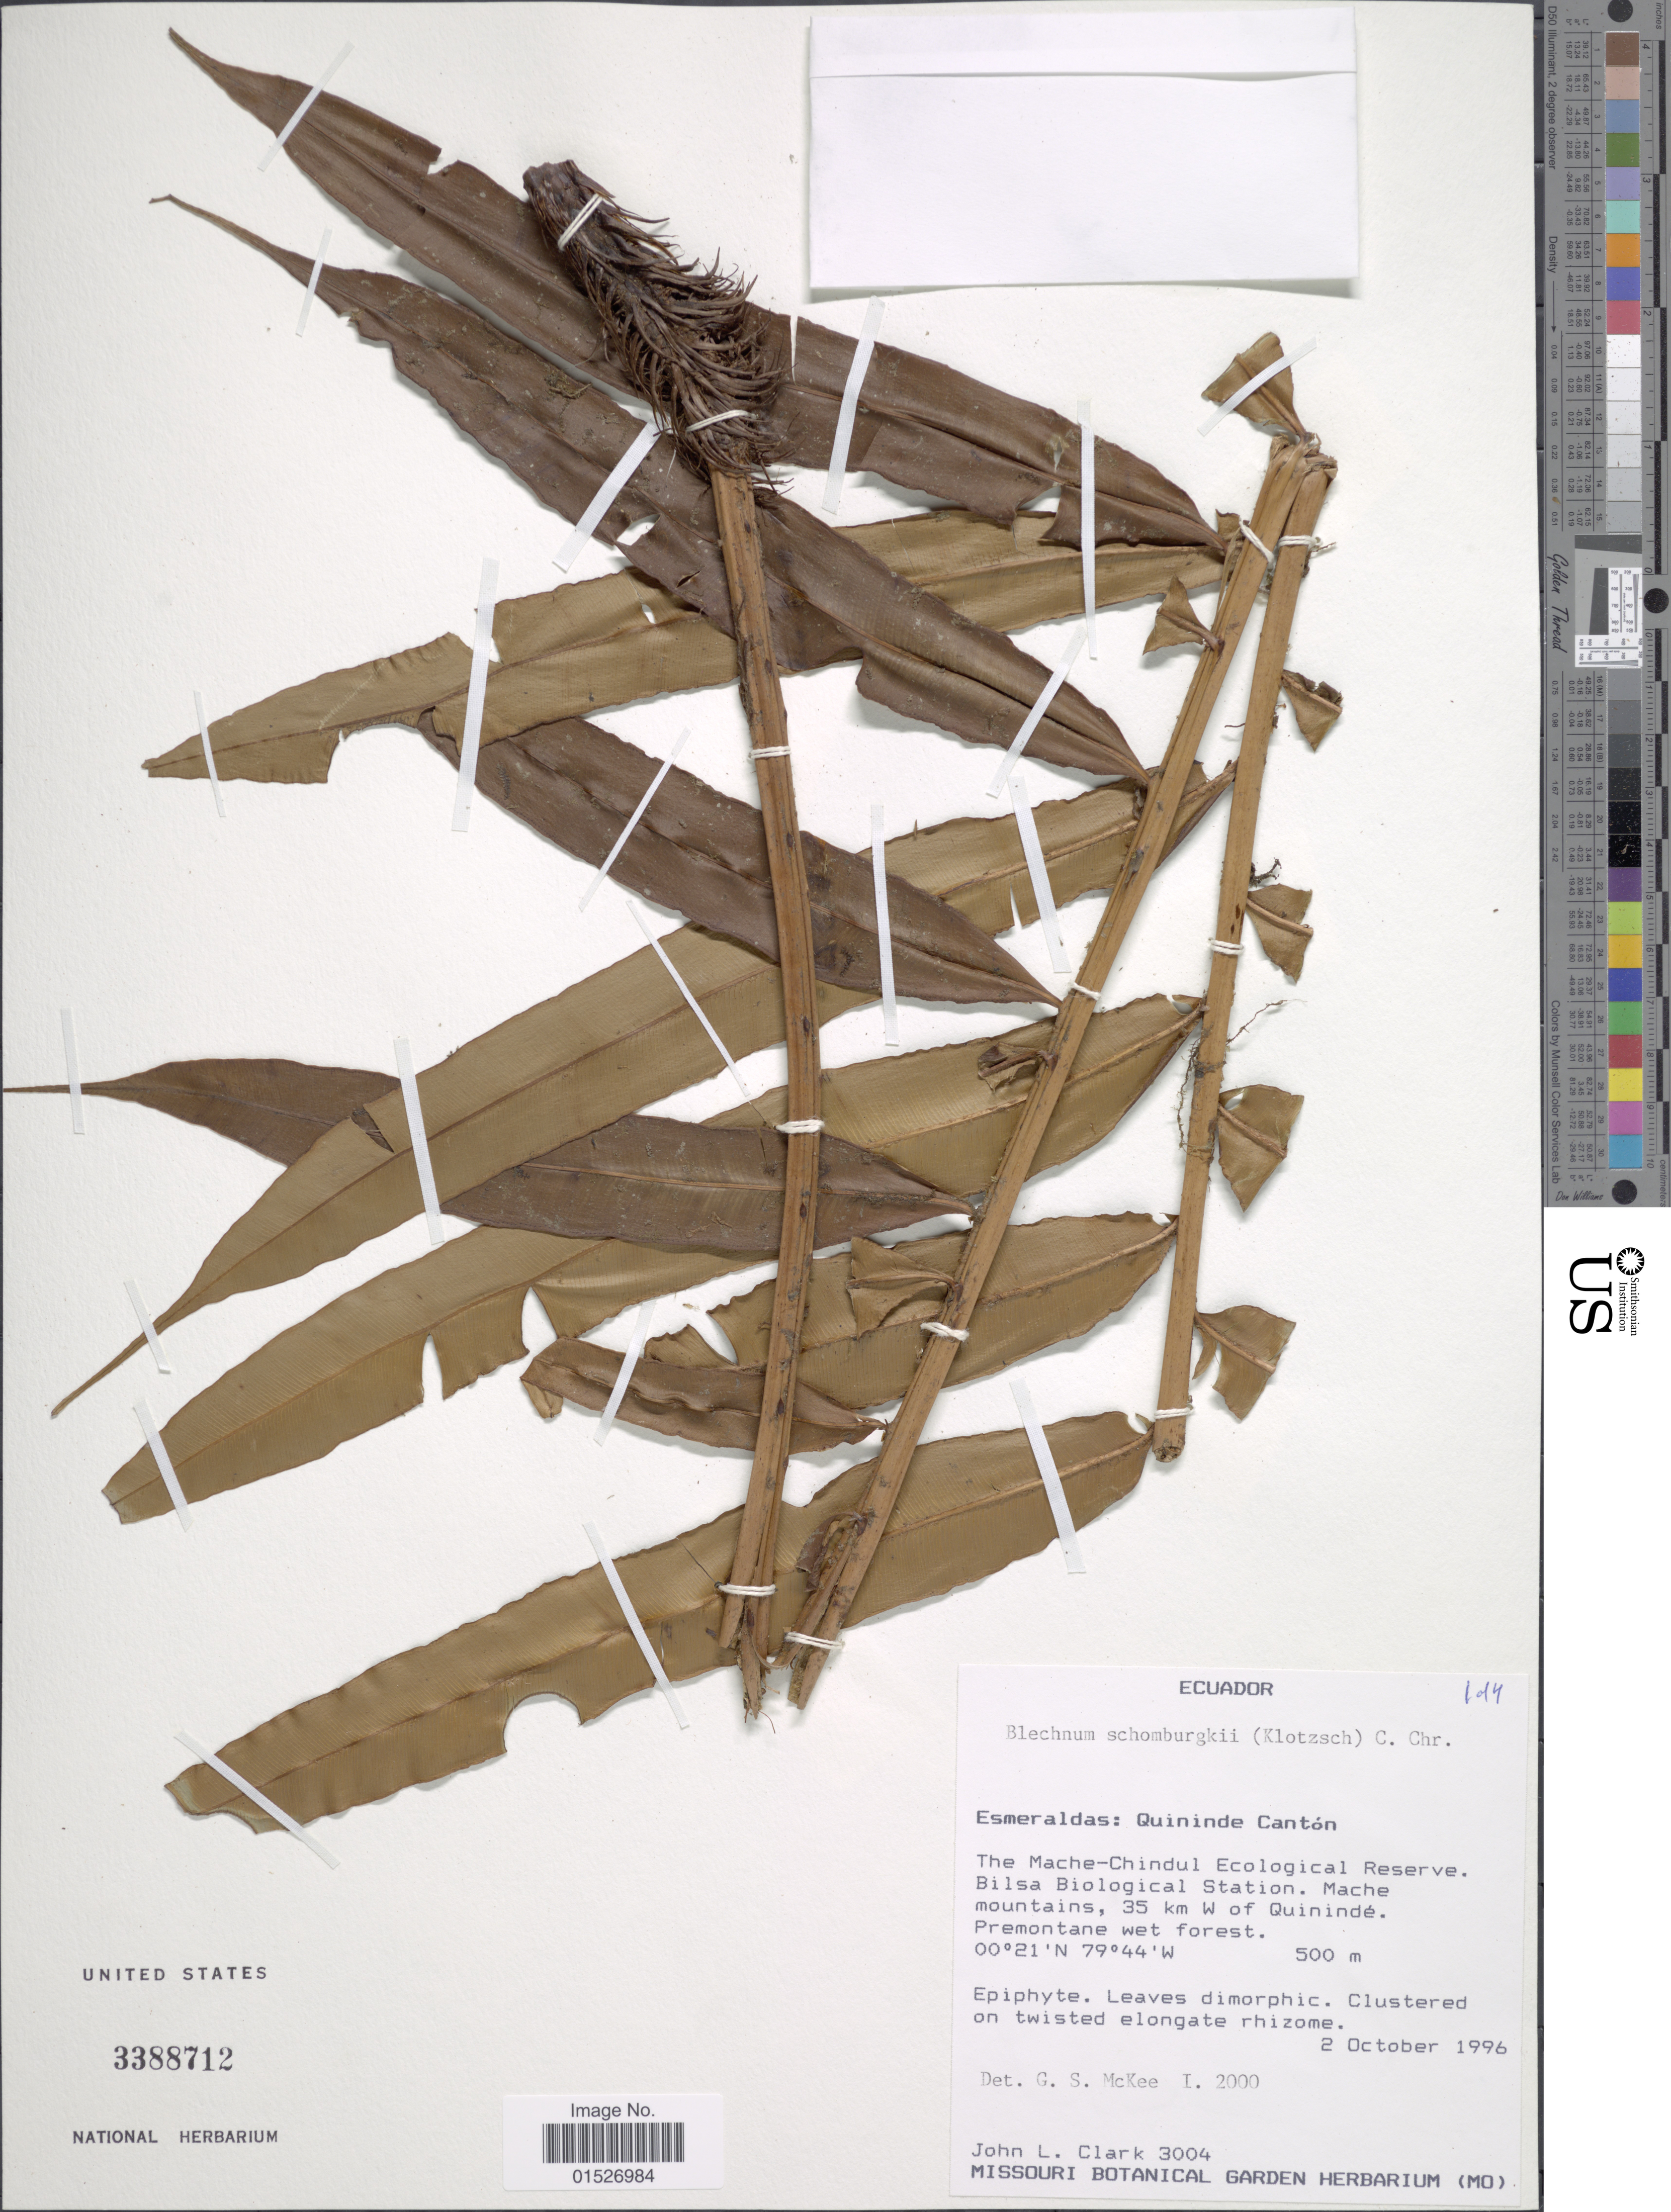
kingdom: Plantae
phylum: Tracheophyta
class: Polypodiopsida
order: Polypodiales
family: Blechnaceae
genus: Blechnum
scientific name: Blechnum schomburgkii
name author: (Klotzsch) C. Chr.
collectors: J. L. Clark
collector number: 3004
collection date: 1996-10-02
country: Ecuador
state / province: Esmeraldas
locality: Esmeraldas: Quininde Canton, The Mache-Chindul Ecological Reserve, Bilsa Biological Station, Mache mountains, 35 km W of Quininde.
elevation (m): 500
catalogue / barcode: US 3388712